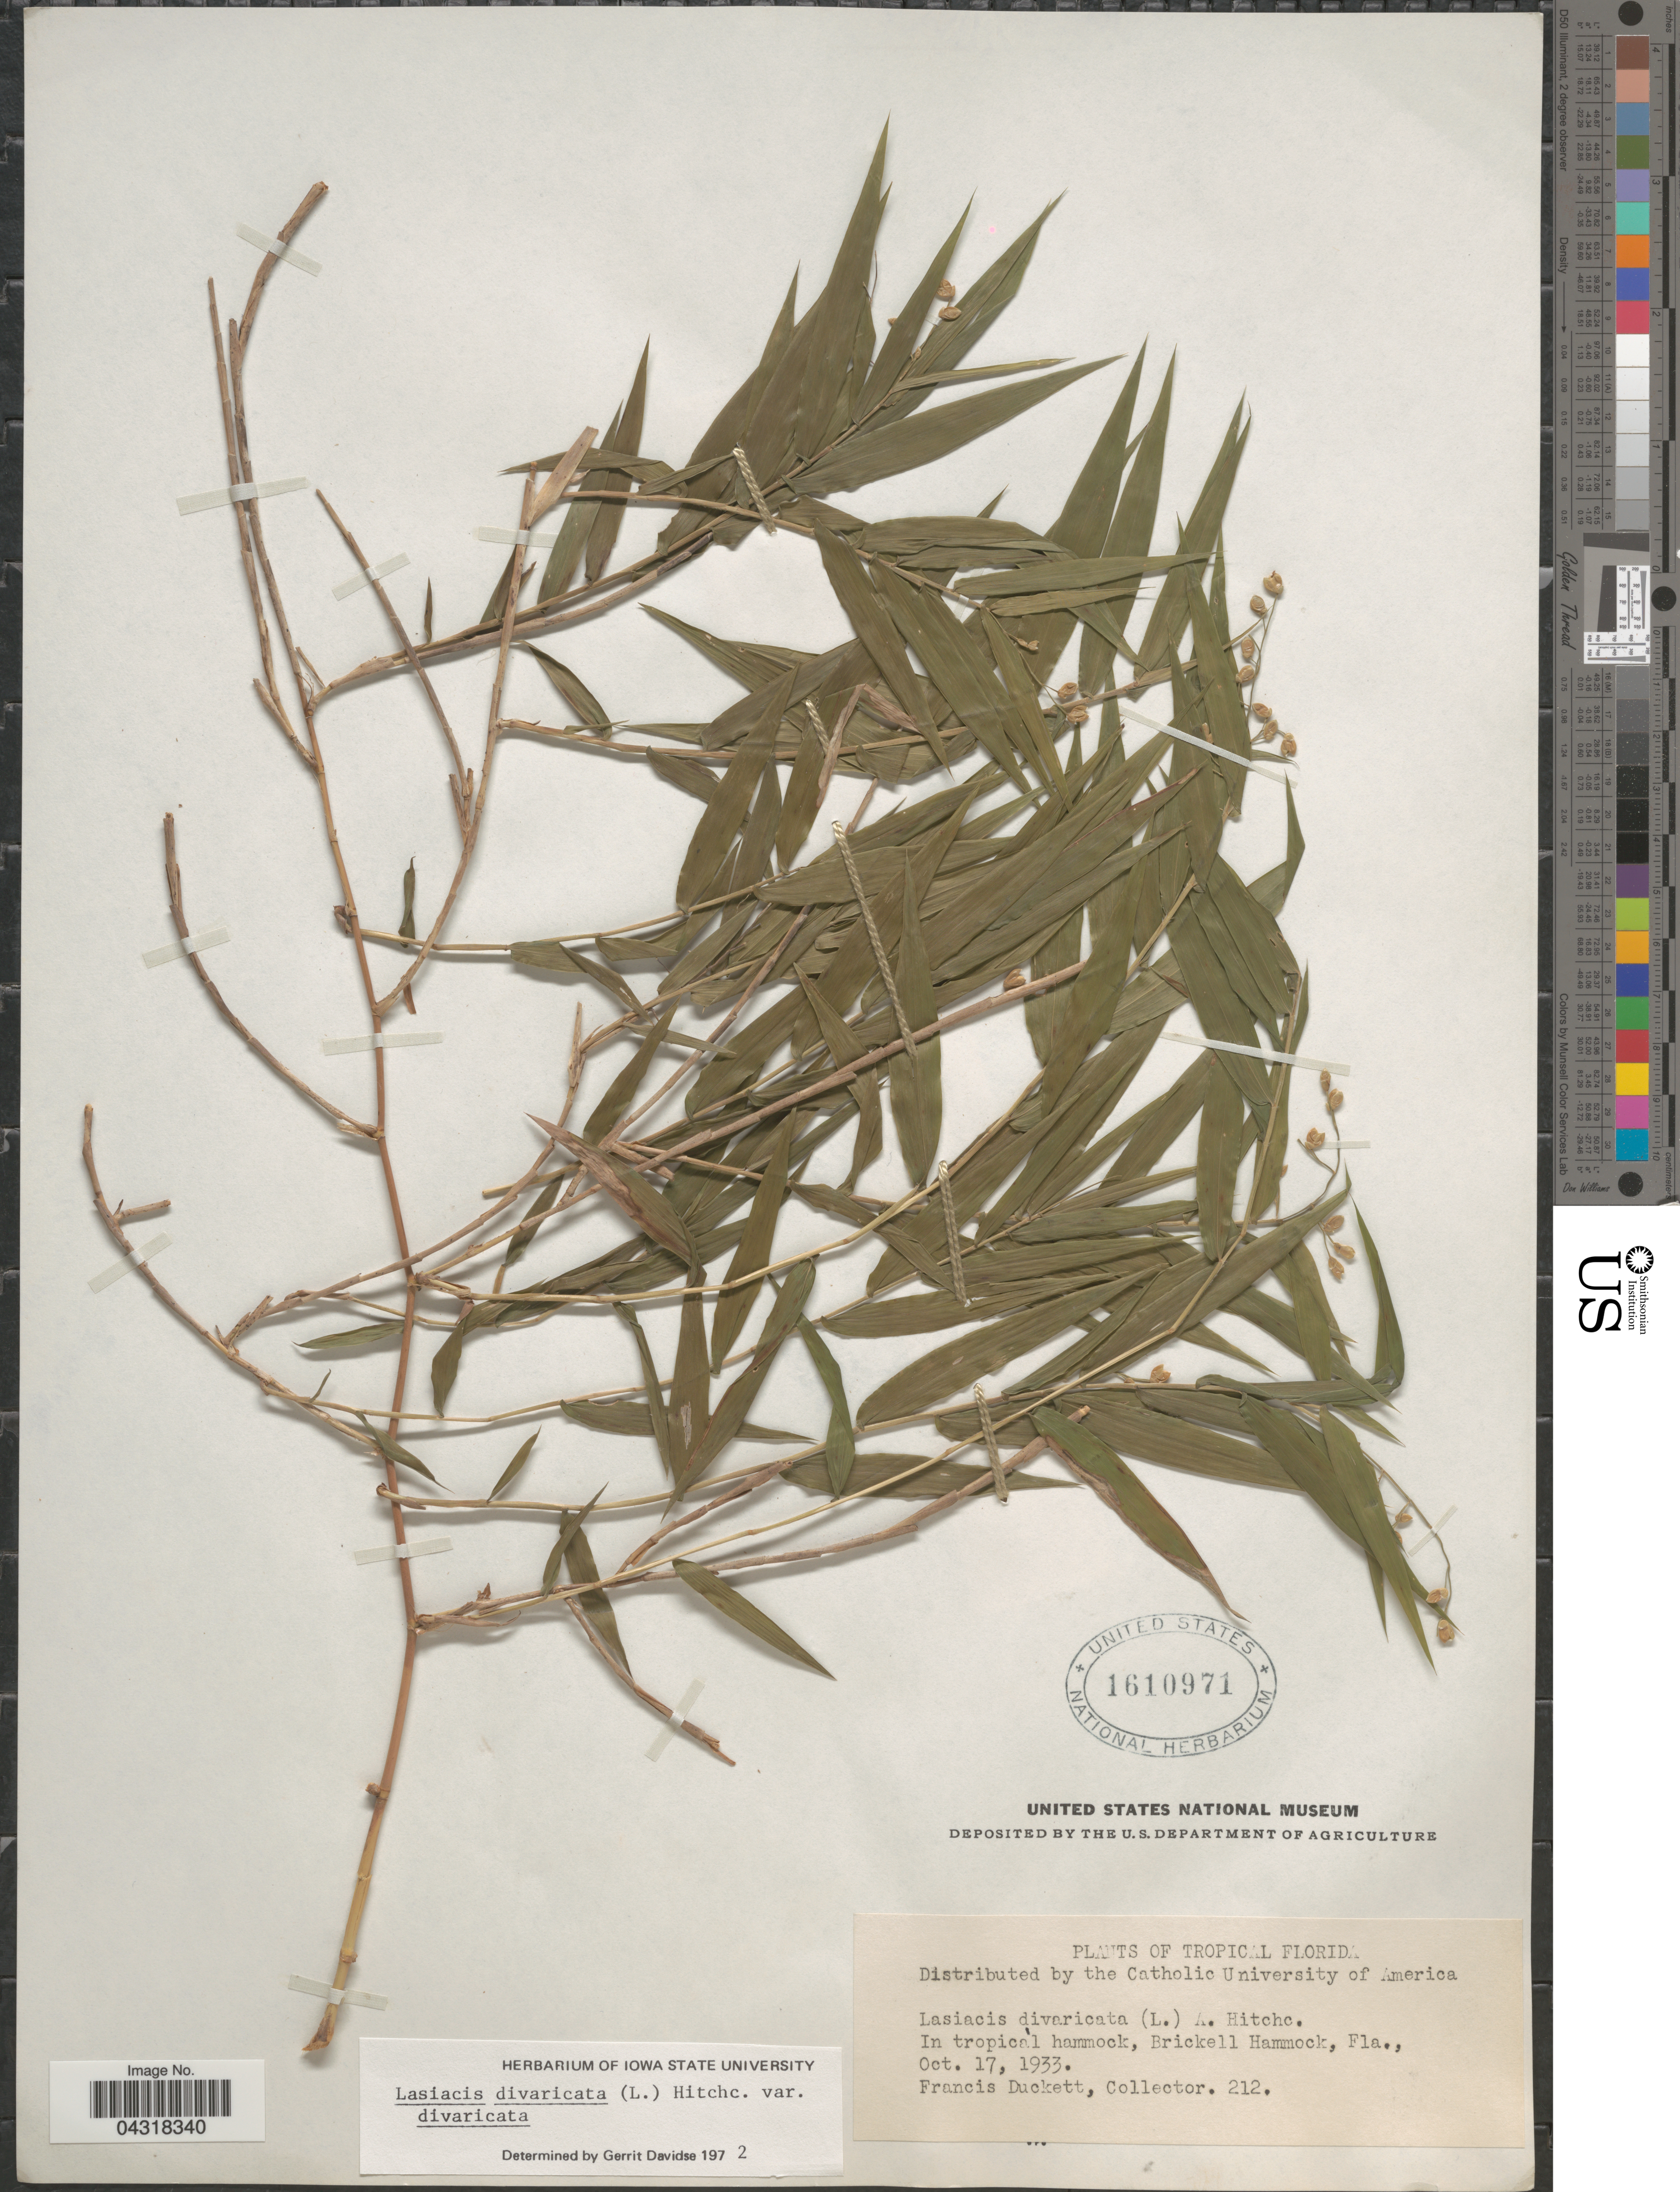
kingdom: Plantae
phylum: Tracheophyta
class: Liliopsida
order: Poales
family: Poaceae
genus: Lasiacis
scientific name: Lasiacis divaricata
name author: (L.) Hitchc.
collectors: F. Duckett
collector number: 212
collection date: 1933-10-17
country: United States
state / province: Florida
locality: Tropical Florida. In tropical hammock, Brickell Hammock.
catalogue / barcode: US 1610971